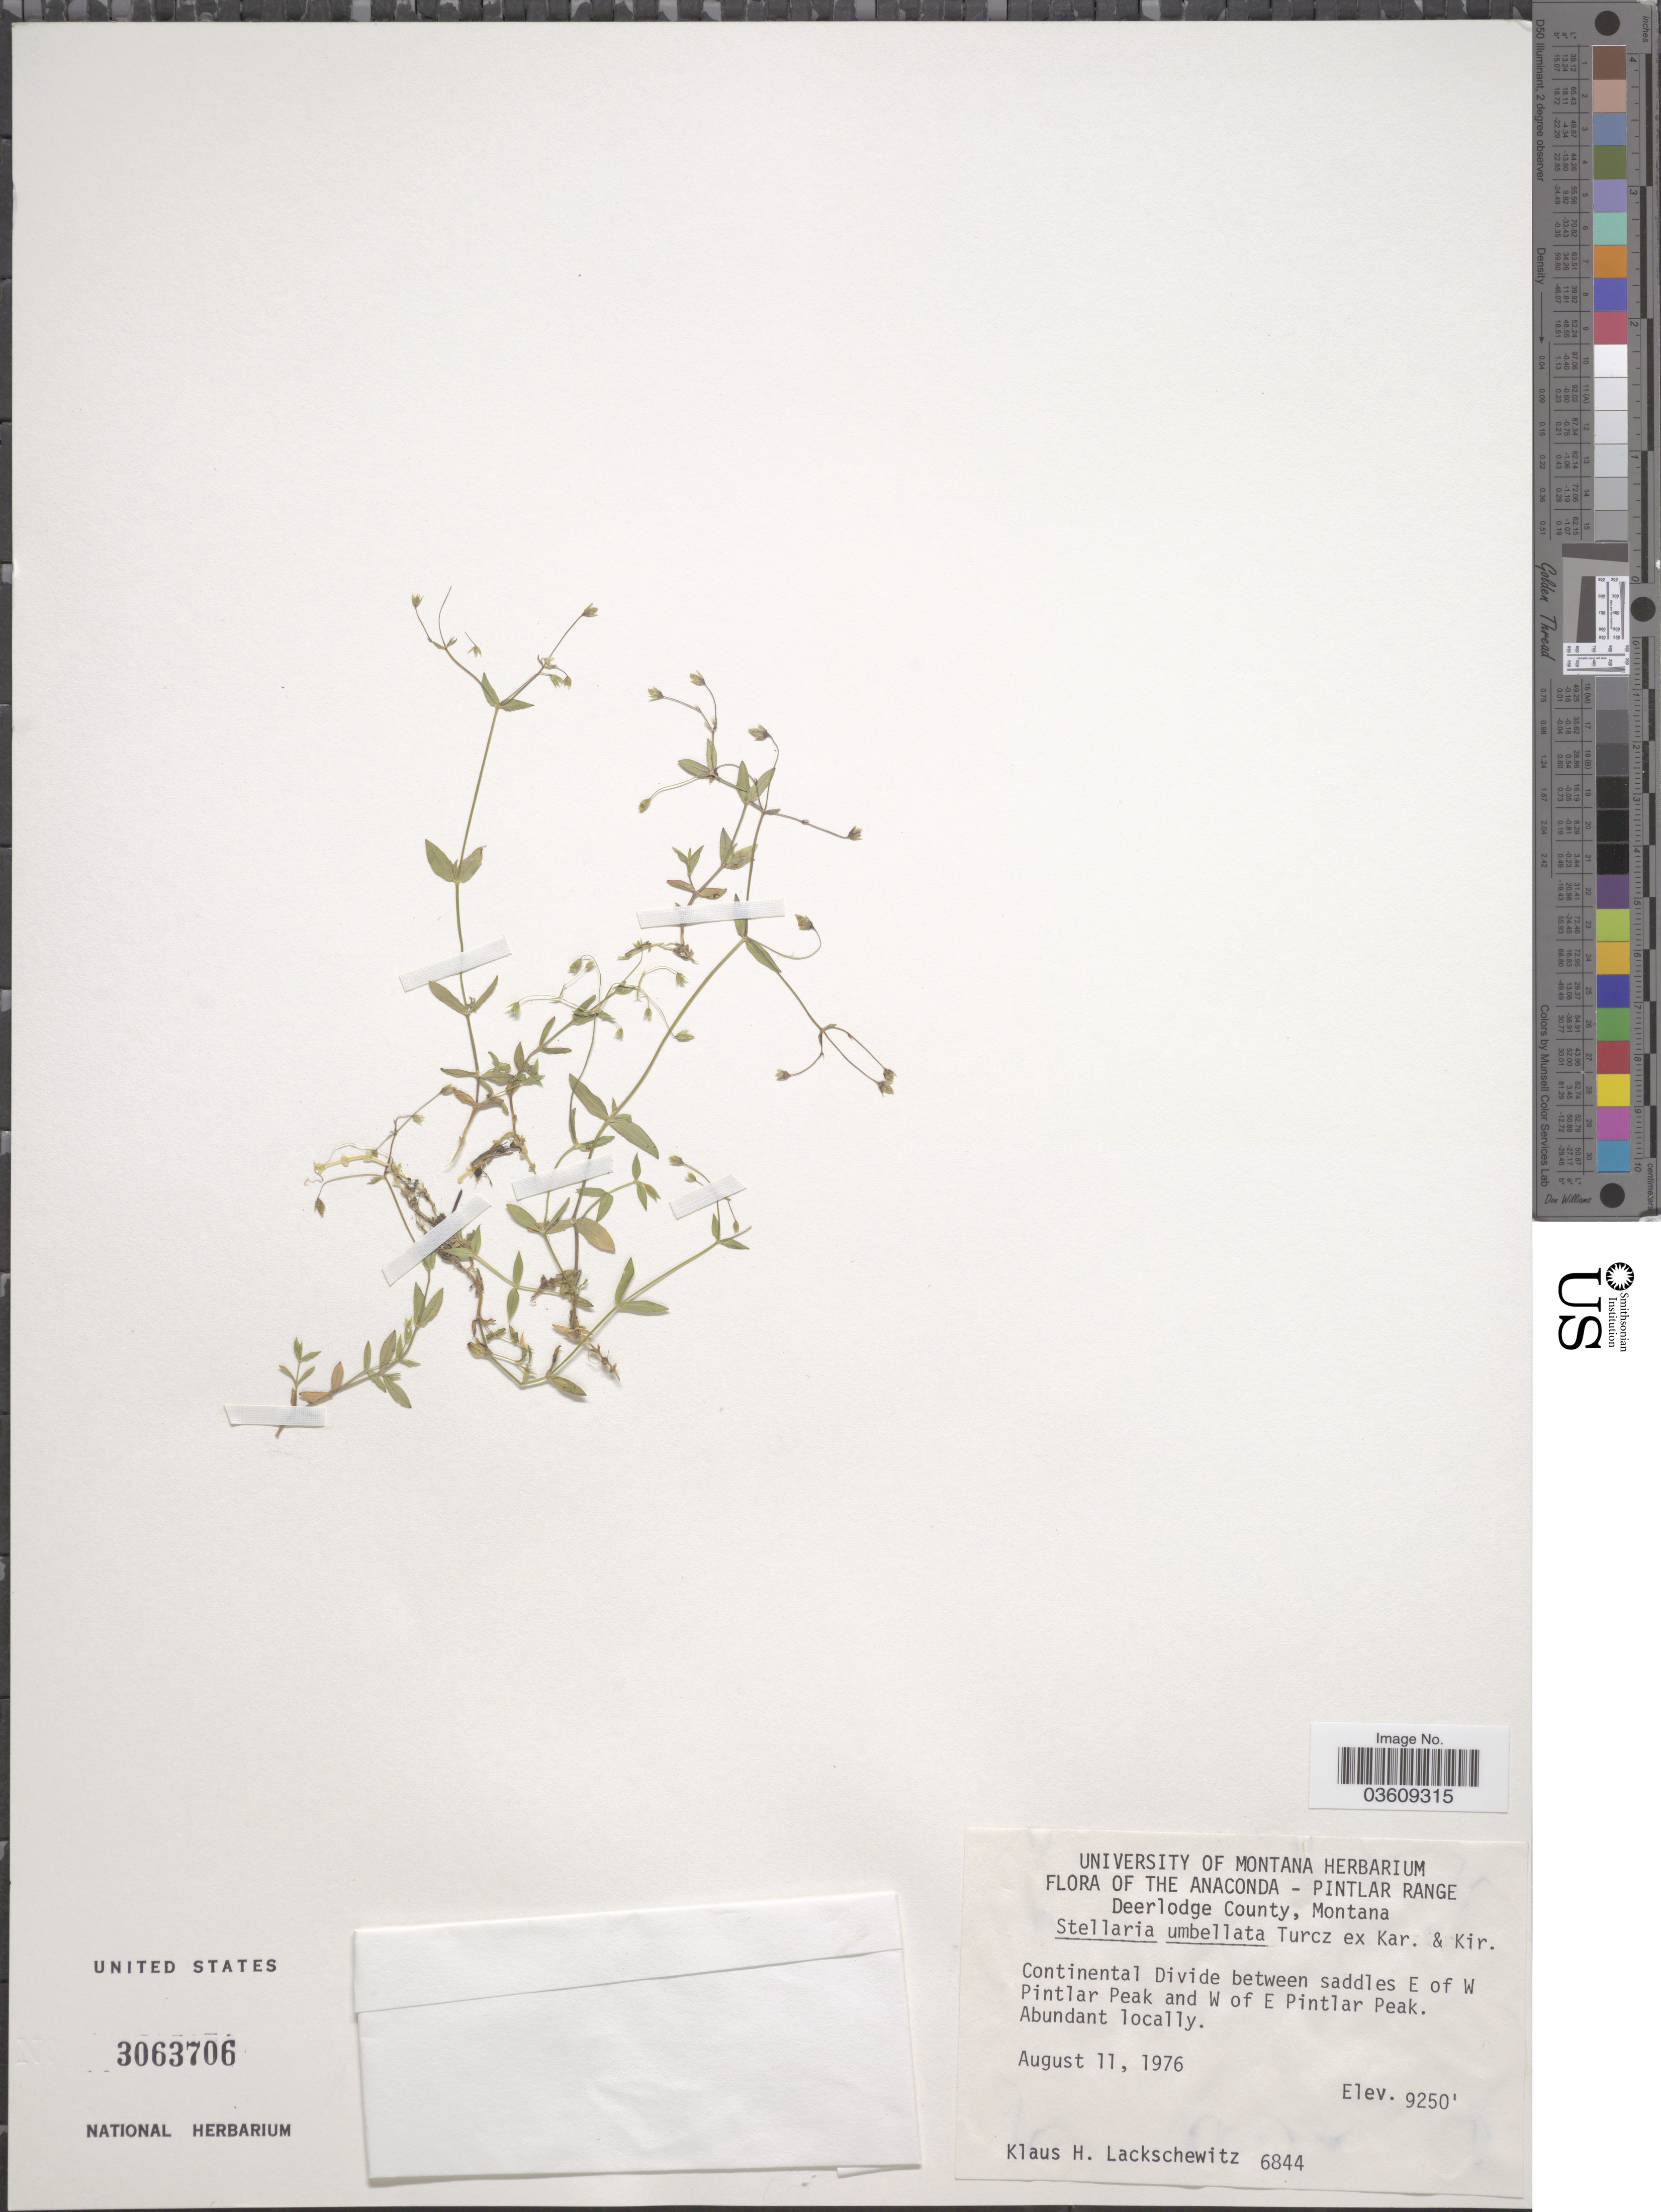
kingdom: Plantae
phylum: Tracheophyta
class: Magnoliopsida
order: Caryophyllales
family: Caryophyllaceae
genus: Stellaria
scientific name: Stellaria umbellata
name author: Turcz.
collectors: K. Lackschewitz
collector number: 6844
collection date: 1976-08-11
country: United States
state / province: Montana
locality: The Anaconda - Pintlar Range, Deerlodge County. Continental Divide between saddles E of W Pintlar Peak and W of E Pintlar Peak.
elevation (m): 2819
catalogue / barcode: US 3063706